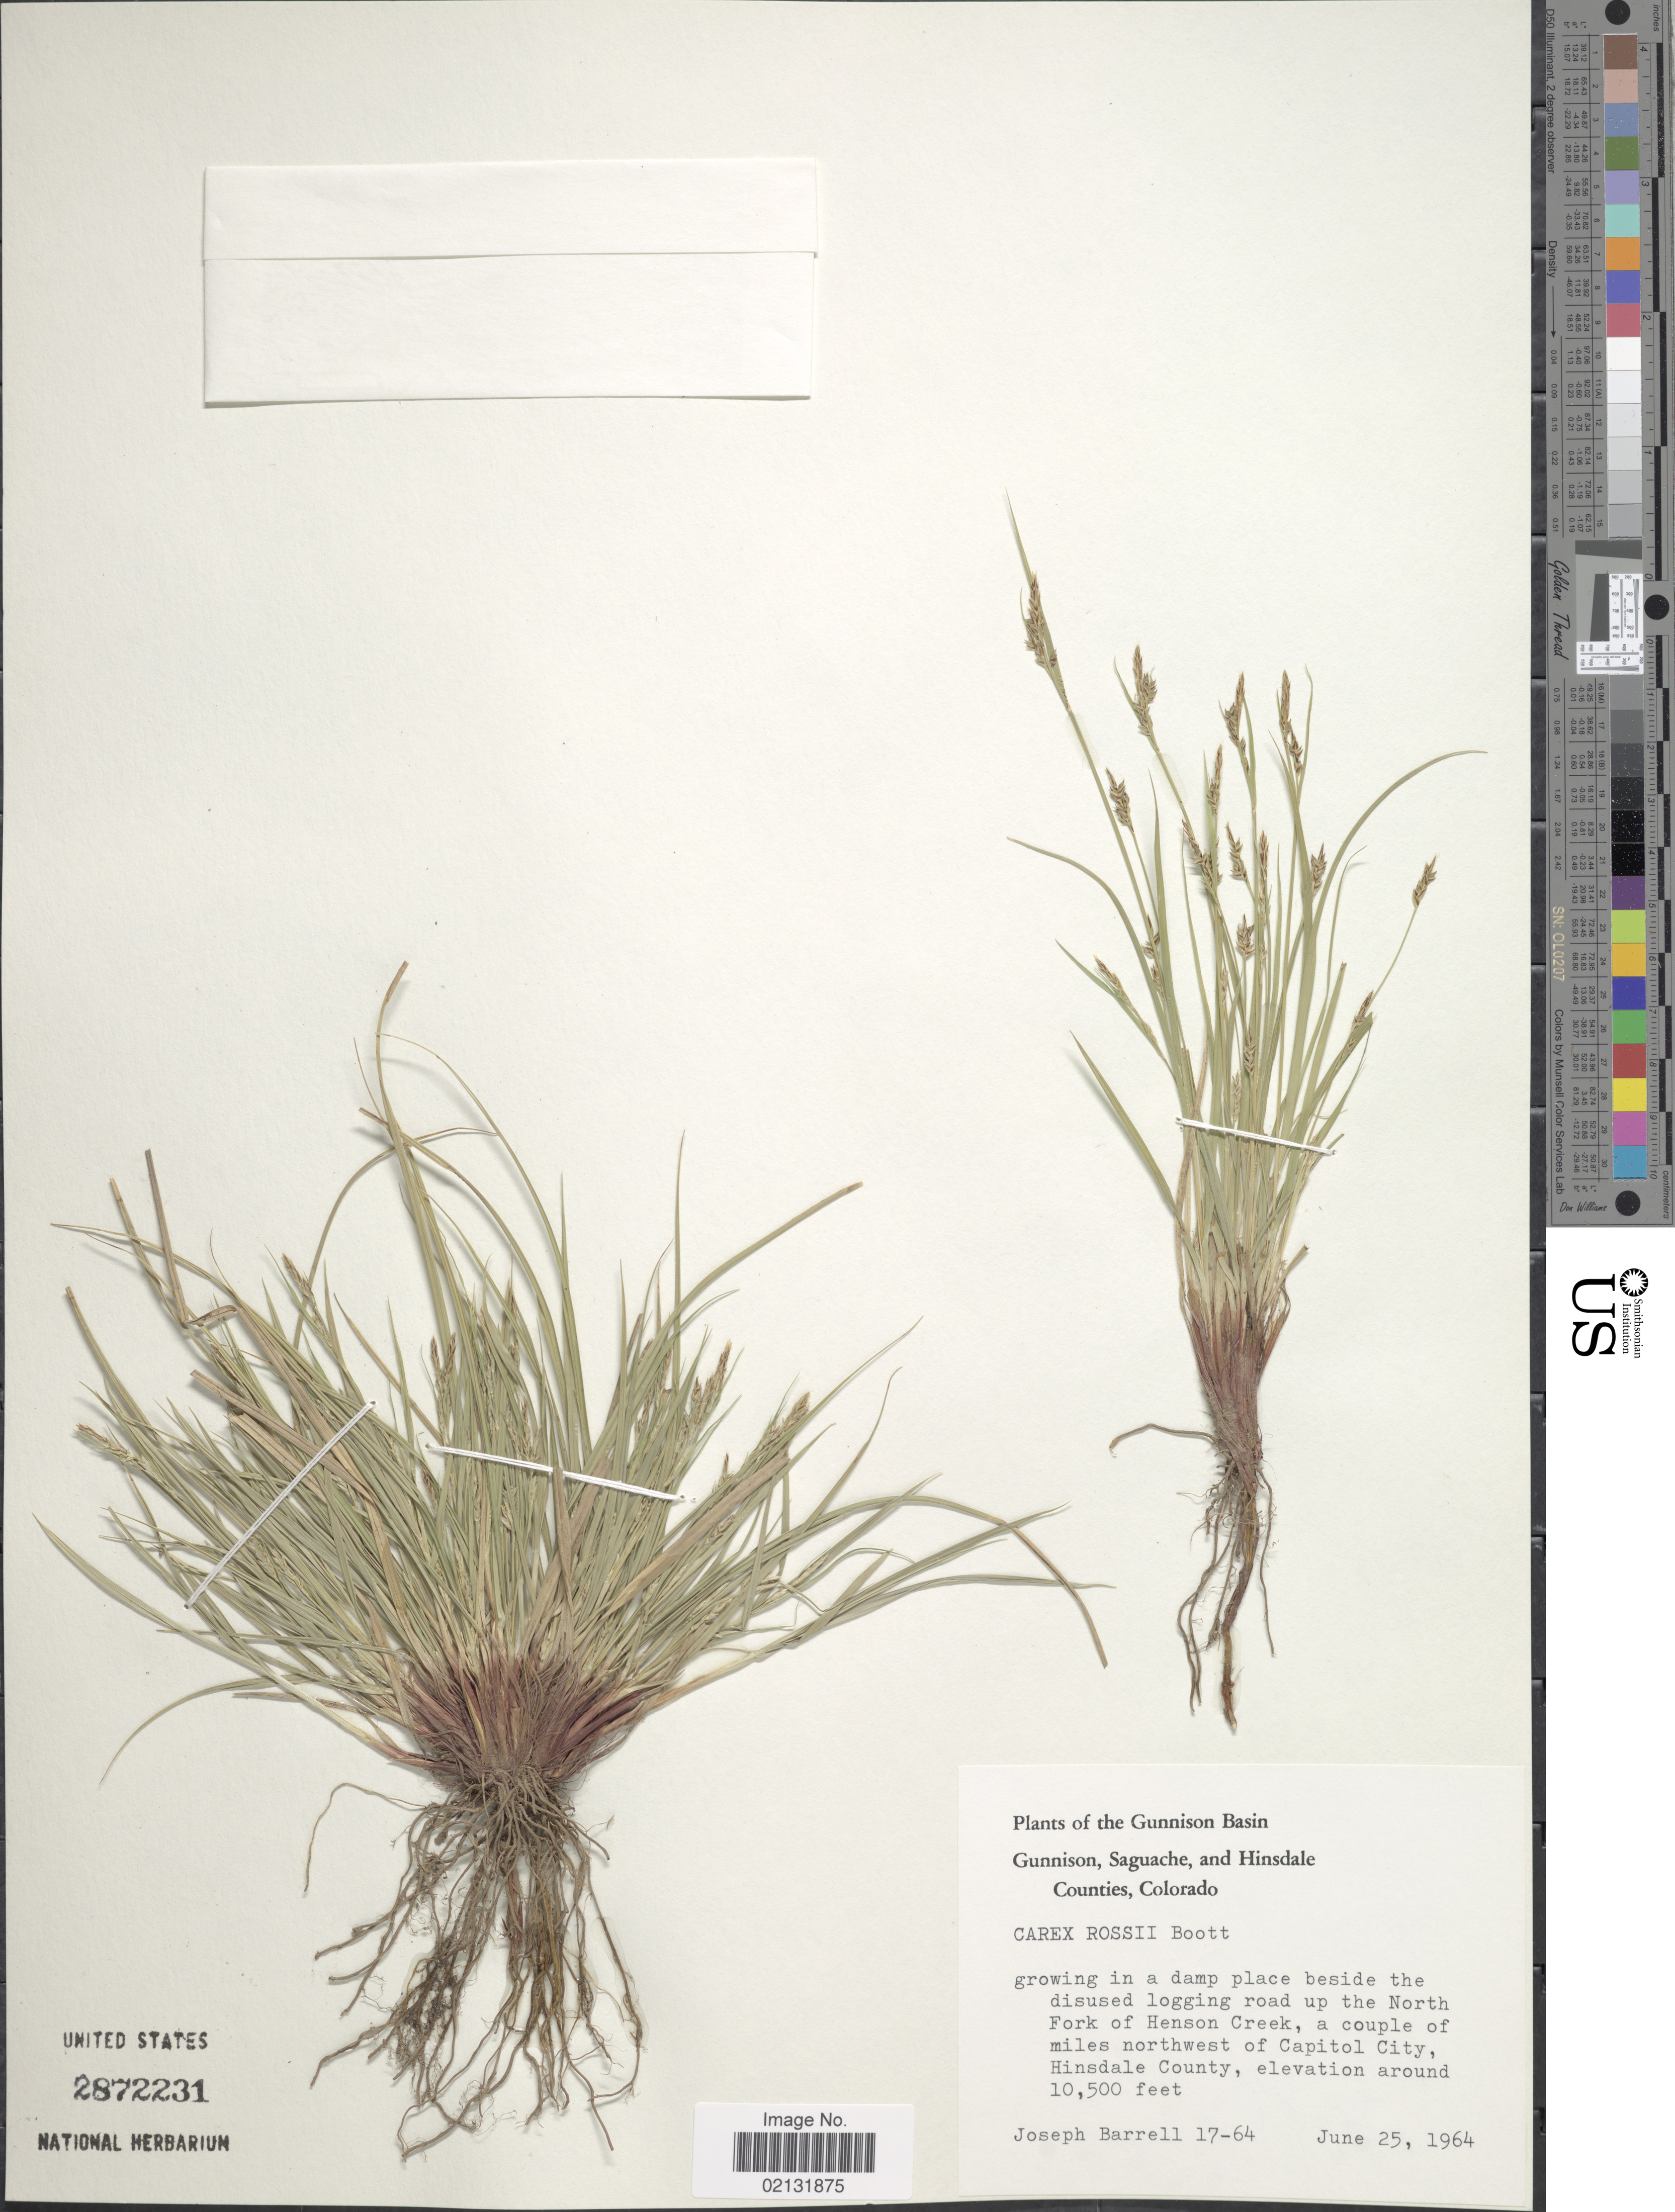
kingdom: Plantae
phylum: Tracheophyta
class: Liliopsida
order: Poales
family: Cyperaceae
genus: Carex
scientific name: Carex rossii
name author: Boott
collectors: J. Barrell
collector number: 17-64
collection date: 1964-06-25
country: United States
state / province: Colorado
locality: Gunnison Basin, Gunnison, Saguache, and Hinsdale Counties, Colorado. beside the disused logging road up the North Fork of Henson Creek, a couple of miles northwest of Capitol City. Hinsdale County,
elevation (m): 3200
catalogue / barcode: US 2872231